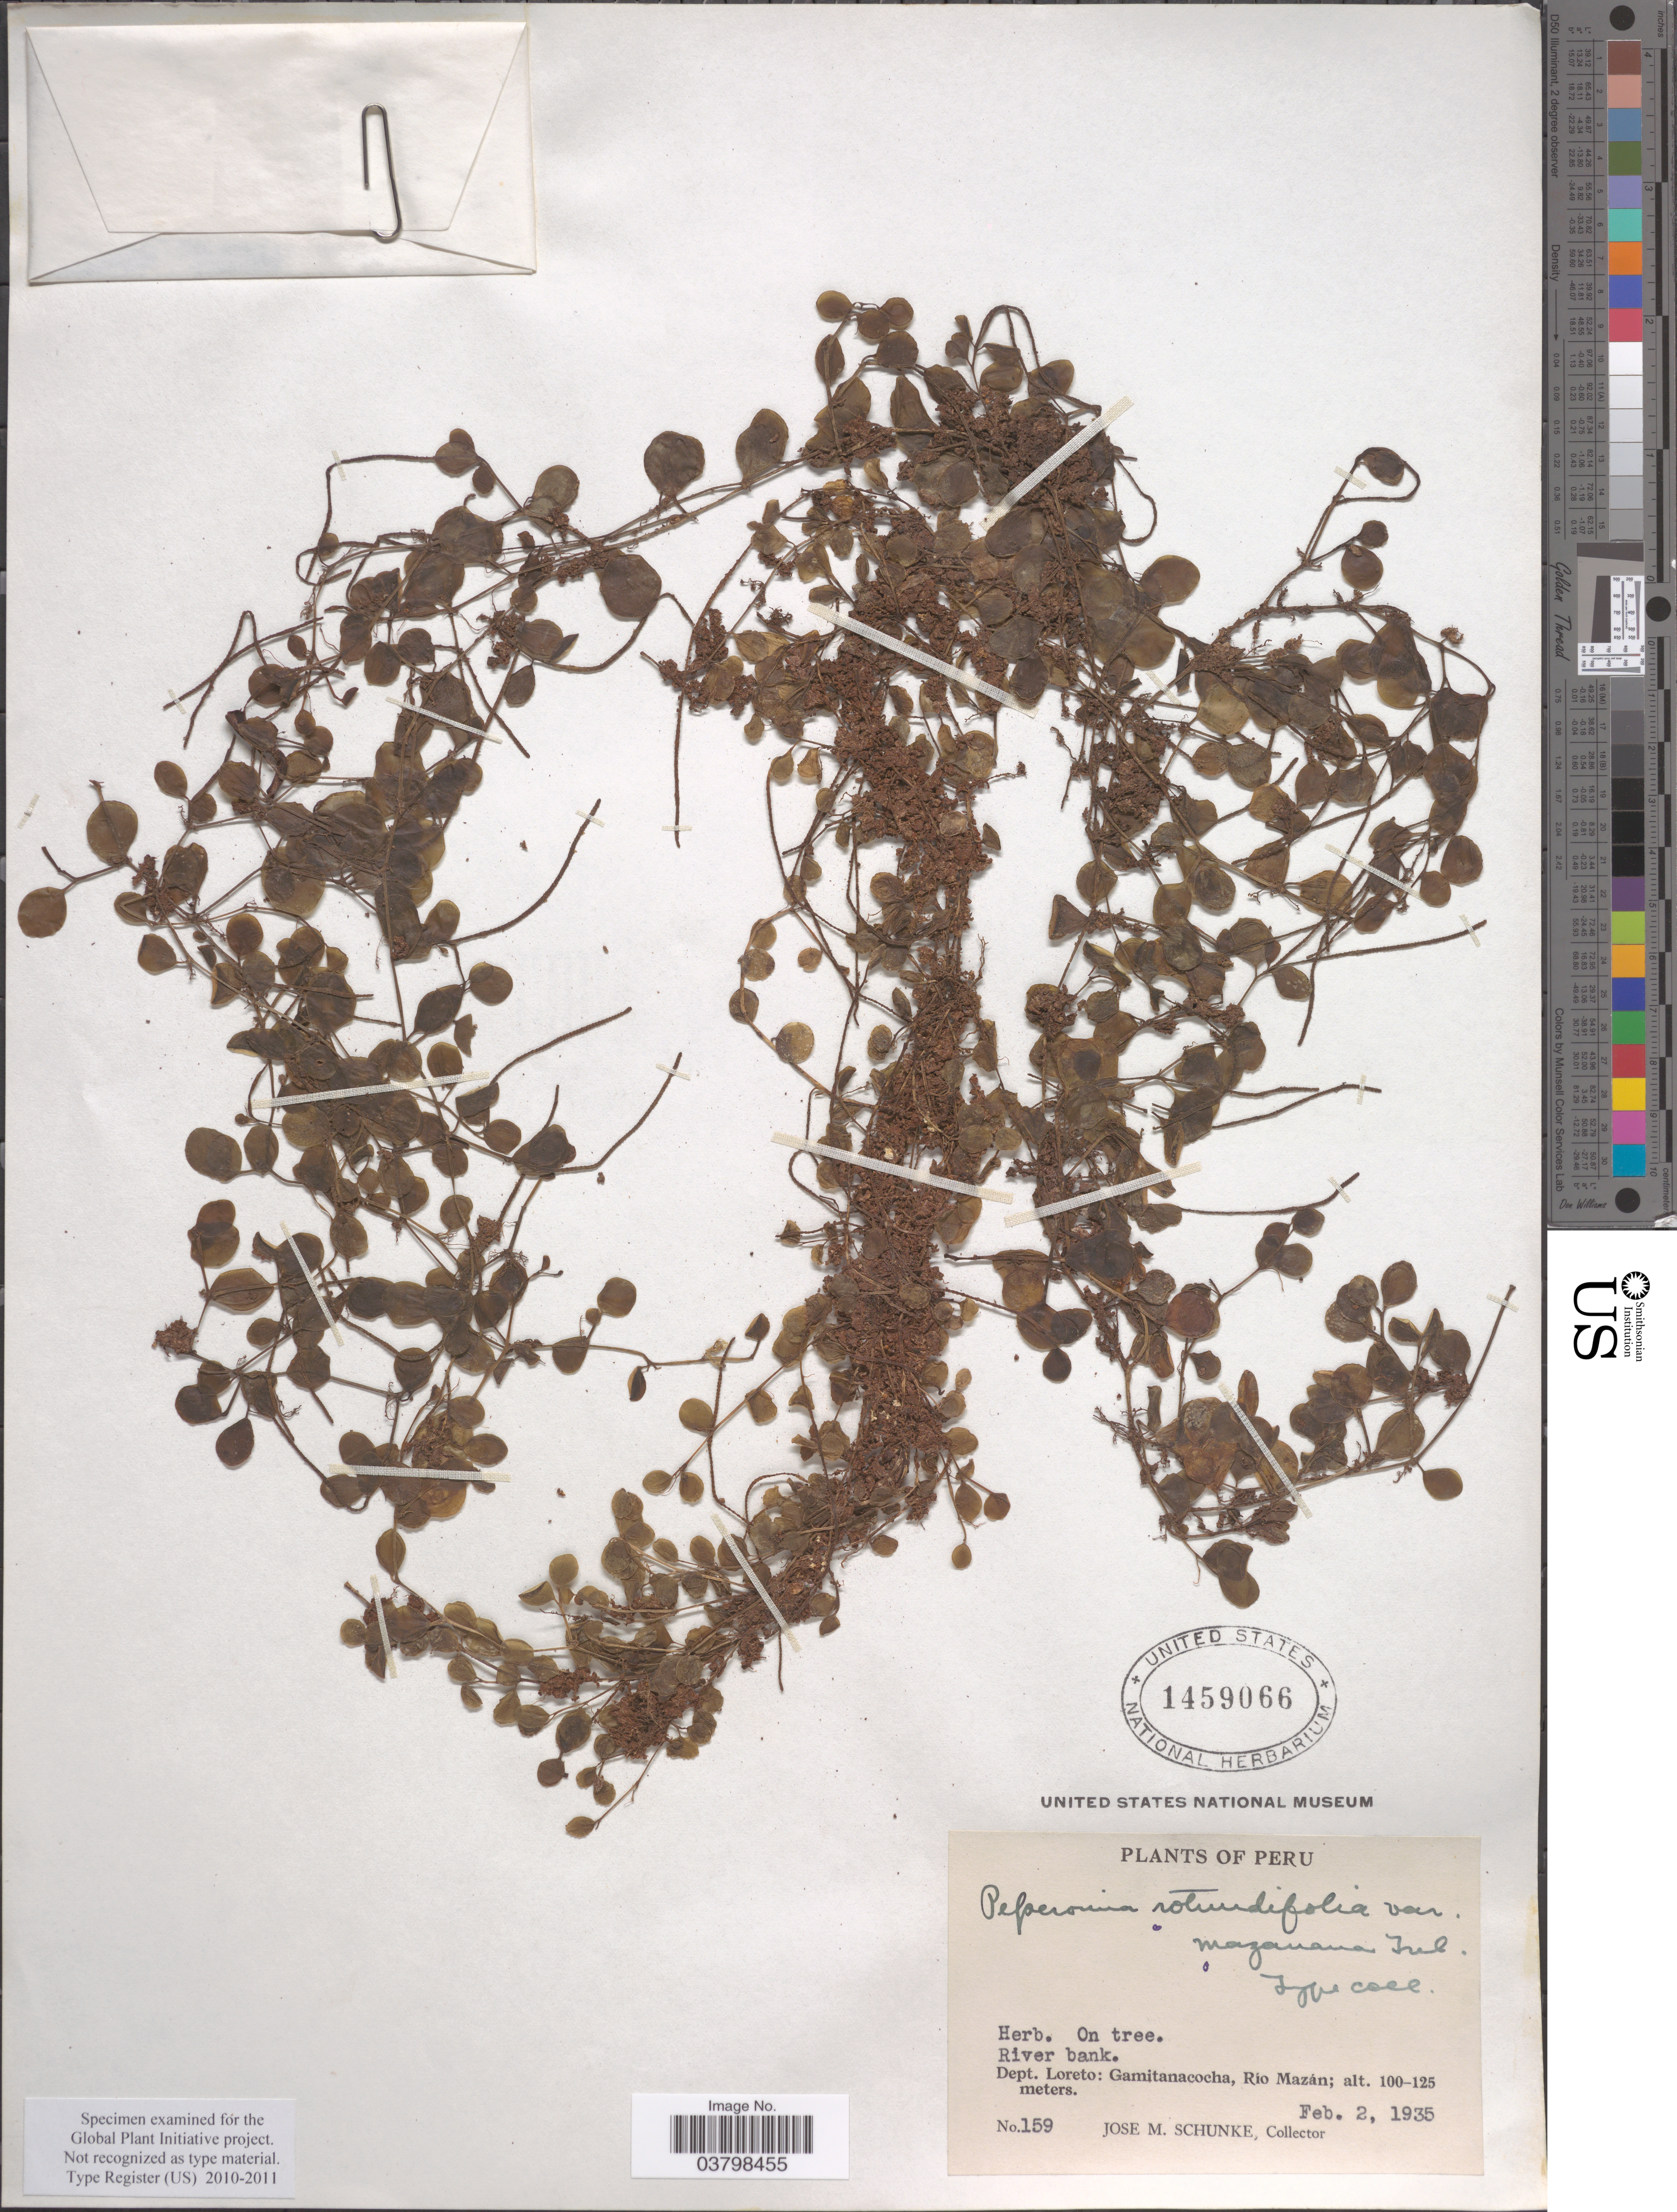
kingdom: Plantae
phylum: Tracheophyta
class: Magnoliopsida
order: Piperales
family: Piperaceae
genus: Peperomia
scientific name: Peperomia rotundifolia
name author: (L.) Kunth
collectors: J. M. Schunke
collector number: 159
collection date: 1935-02-02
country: Peru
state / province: Loreto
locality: Dept. Loreto: Gamitanacocha, Río Mazán.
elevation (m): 100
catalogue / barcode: US 1459066